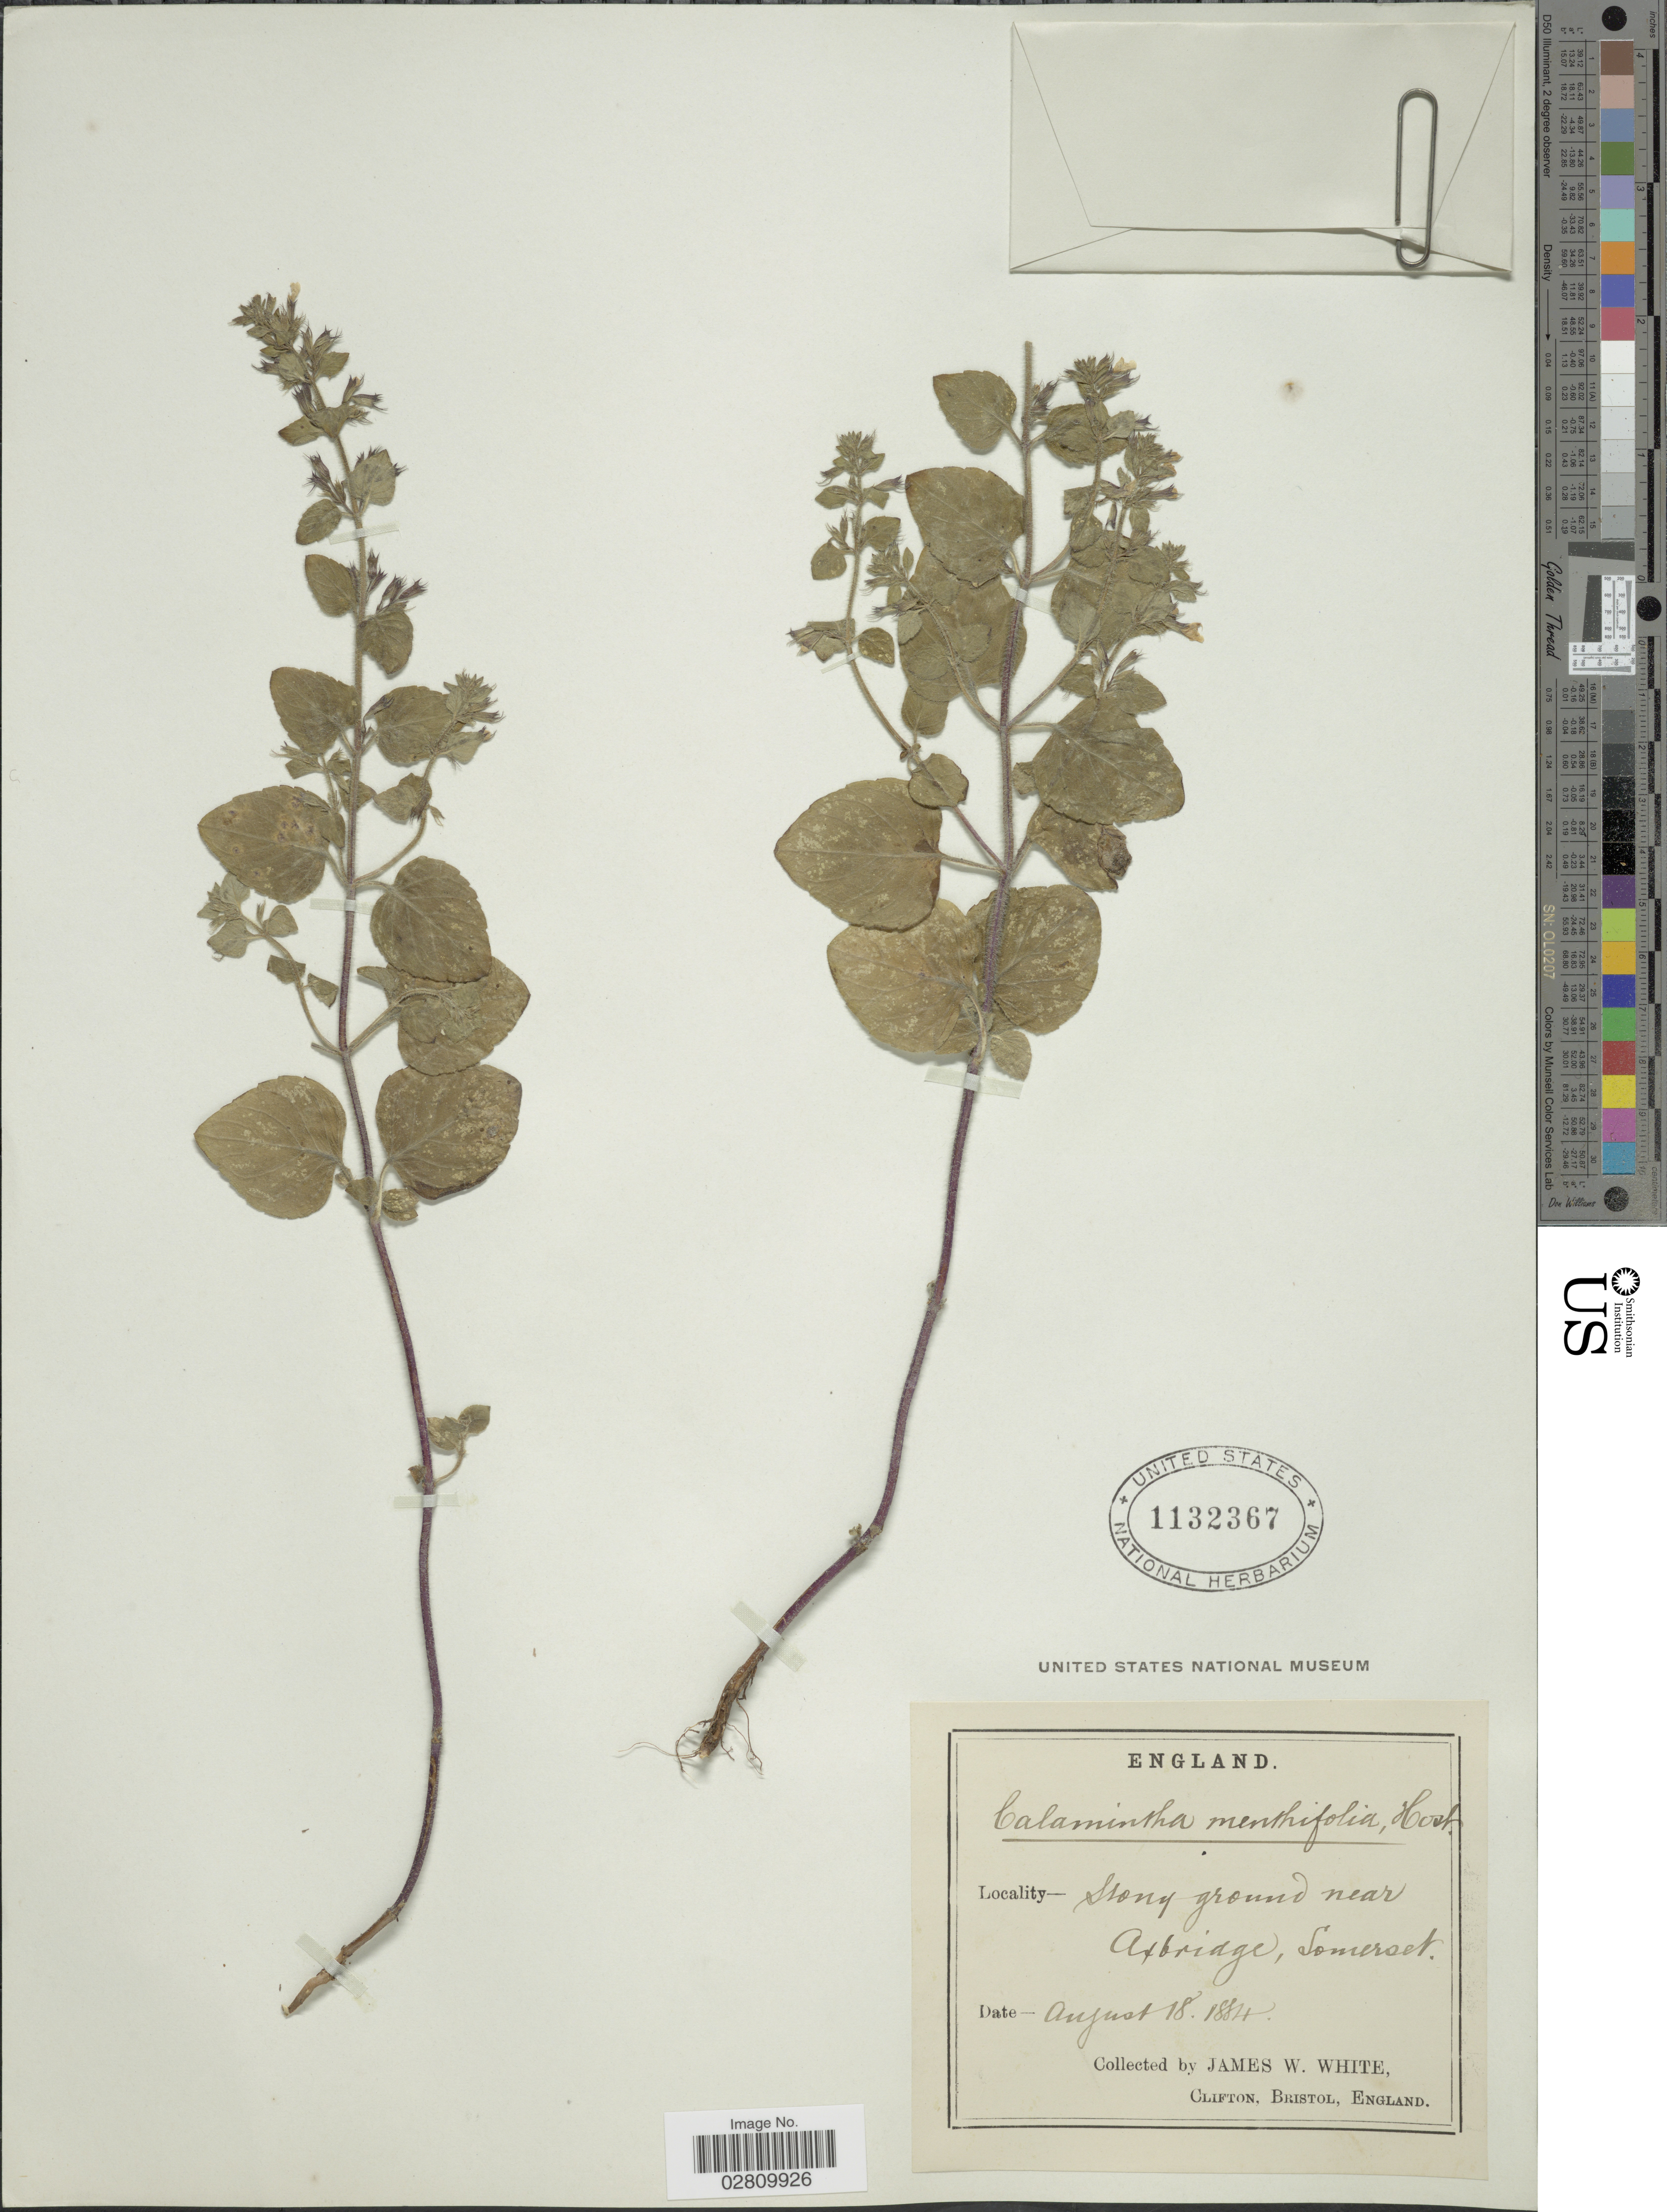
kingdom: Plantae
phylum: Tracheophyta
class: Magnoliopsida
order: Lamiales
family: Lamiaceae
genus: Calamintha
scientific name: Calamintha menthifolia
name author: Host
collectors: J. W. White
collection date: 1884-08-18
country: United Kingdom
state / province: England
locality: Stony ground near Axbridge, Somerset.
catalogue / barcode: US 1132367